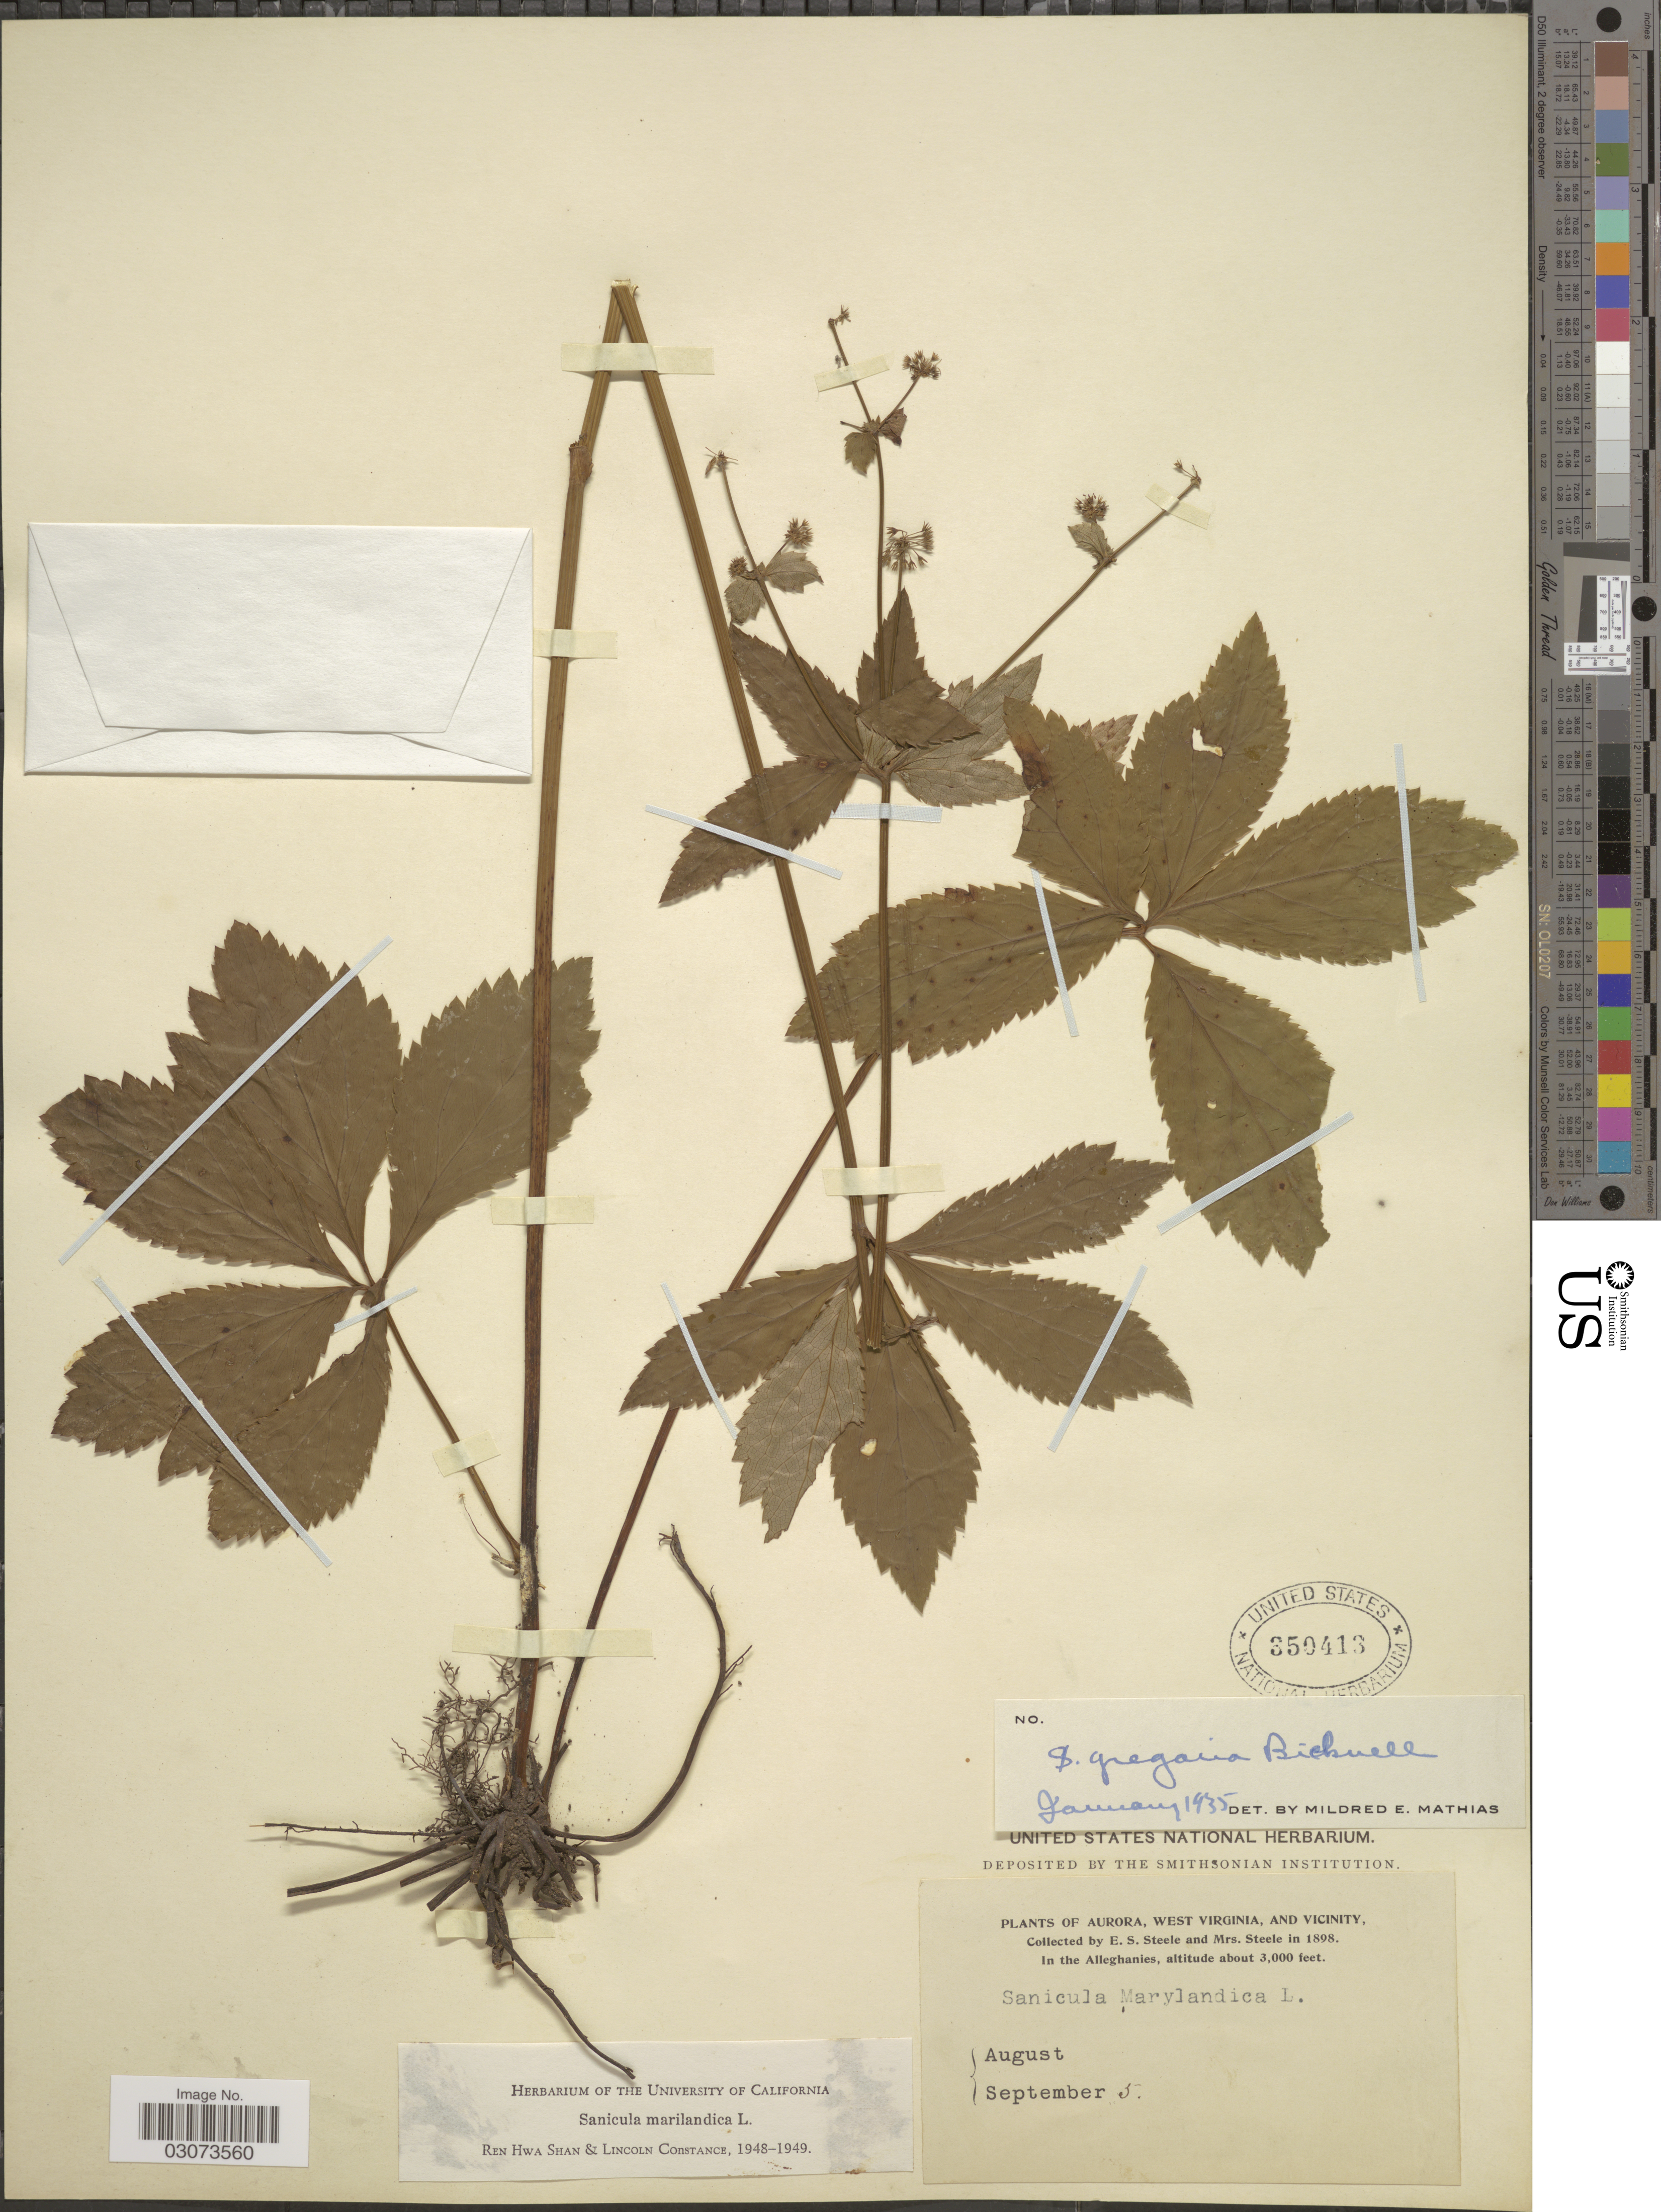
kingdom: Plantae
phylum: Tracheophyta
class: Magnoliopsida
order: Apiales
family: Apiaceae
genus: Sanicula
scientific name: Sanicula gregaria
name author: E.P. Bicknell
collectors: E. Steele & Mrs. E. S. Steele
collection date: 1898-09-05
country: United States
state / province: West Virginia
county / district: Preston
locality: Aurora, and vicinity. In the Alleghanies.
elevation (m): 914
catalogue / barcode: US 350413